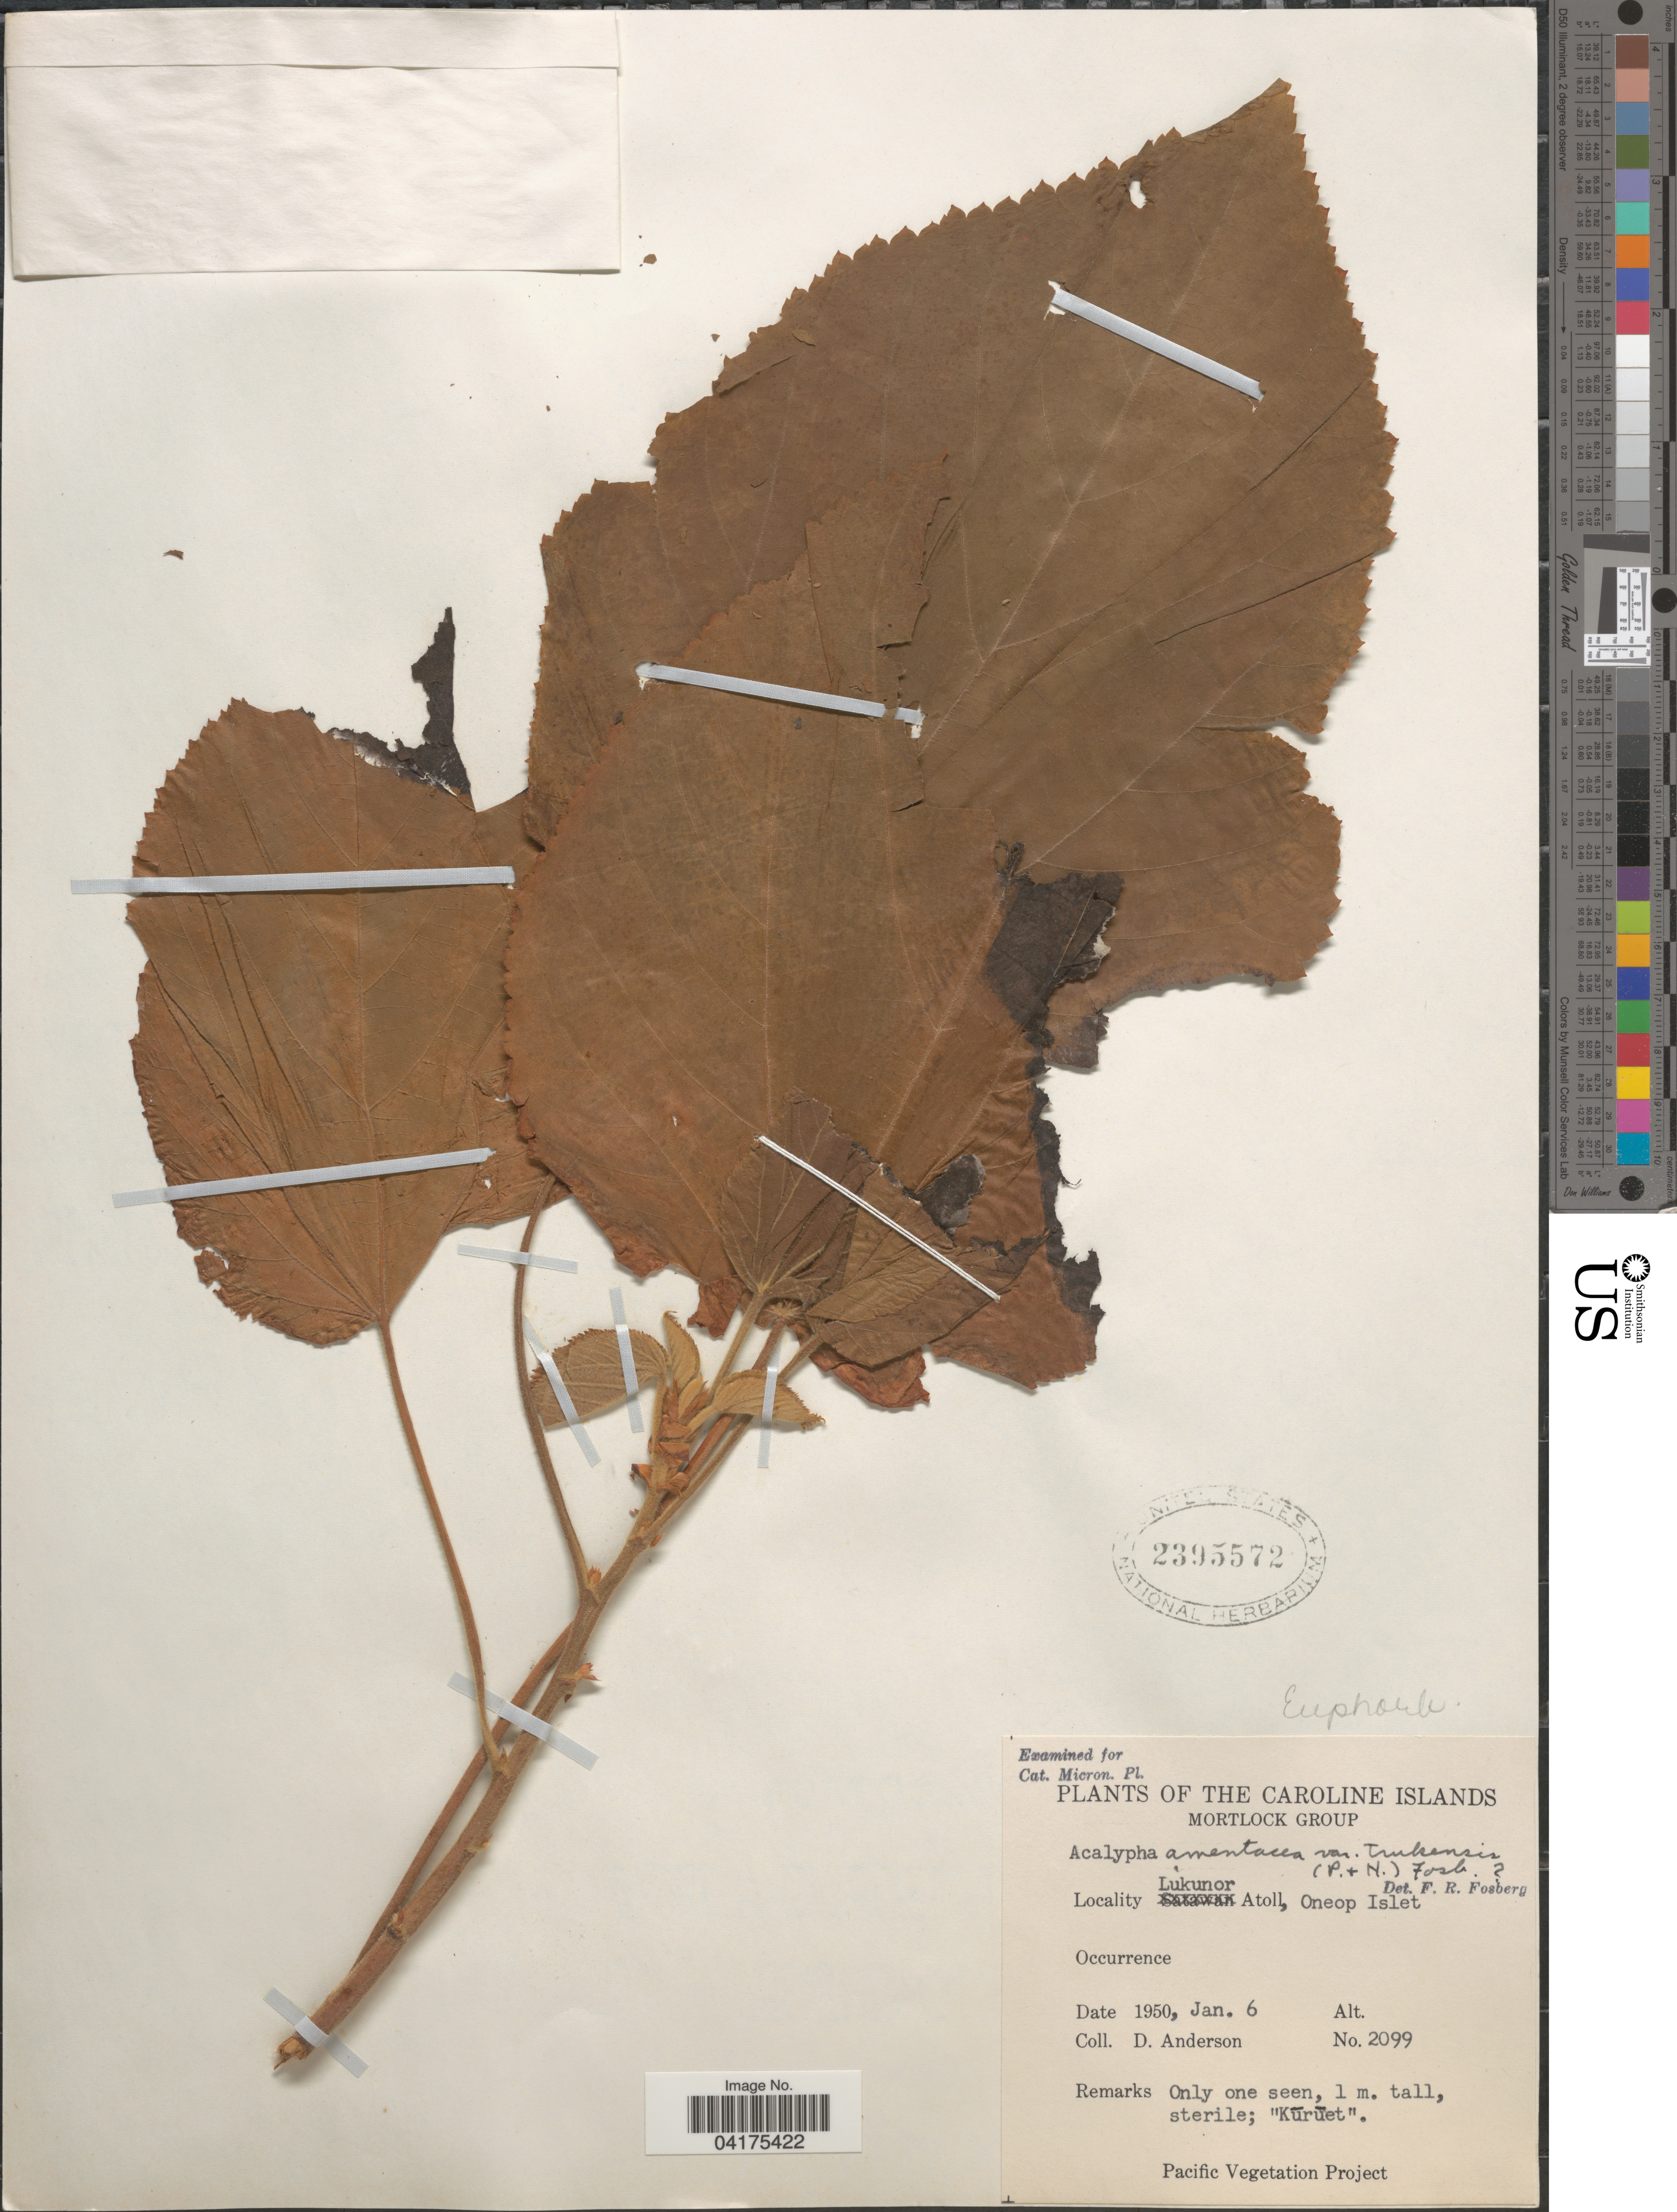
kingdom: Plantae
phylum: Tracheophyta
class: Magnoliopsida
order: Malpighiales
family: Euphorbiaceae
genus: Acalypha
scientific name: Acalypha amentacea var. trukensis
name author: (Pax & Hoffm.) Fosberg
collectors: D. Anderson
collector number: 2099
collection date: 1950-01-06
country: Micronesia, Federated States of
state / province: Truk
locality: The Caroline Islands. Mortlock Group. Lukunor Atoll, Oneop Islet.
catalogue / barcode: US 2395572